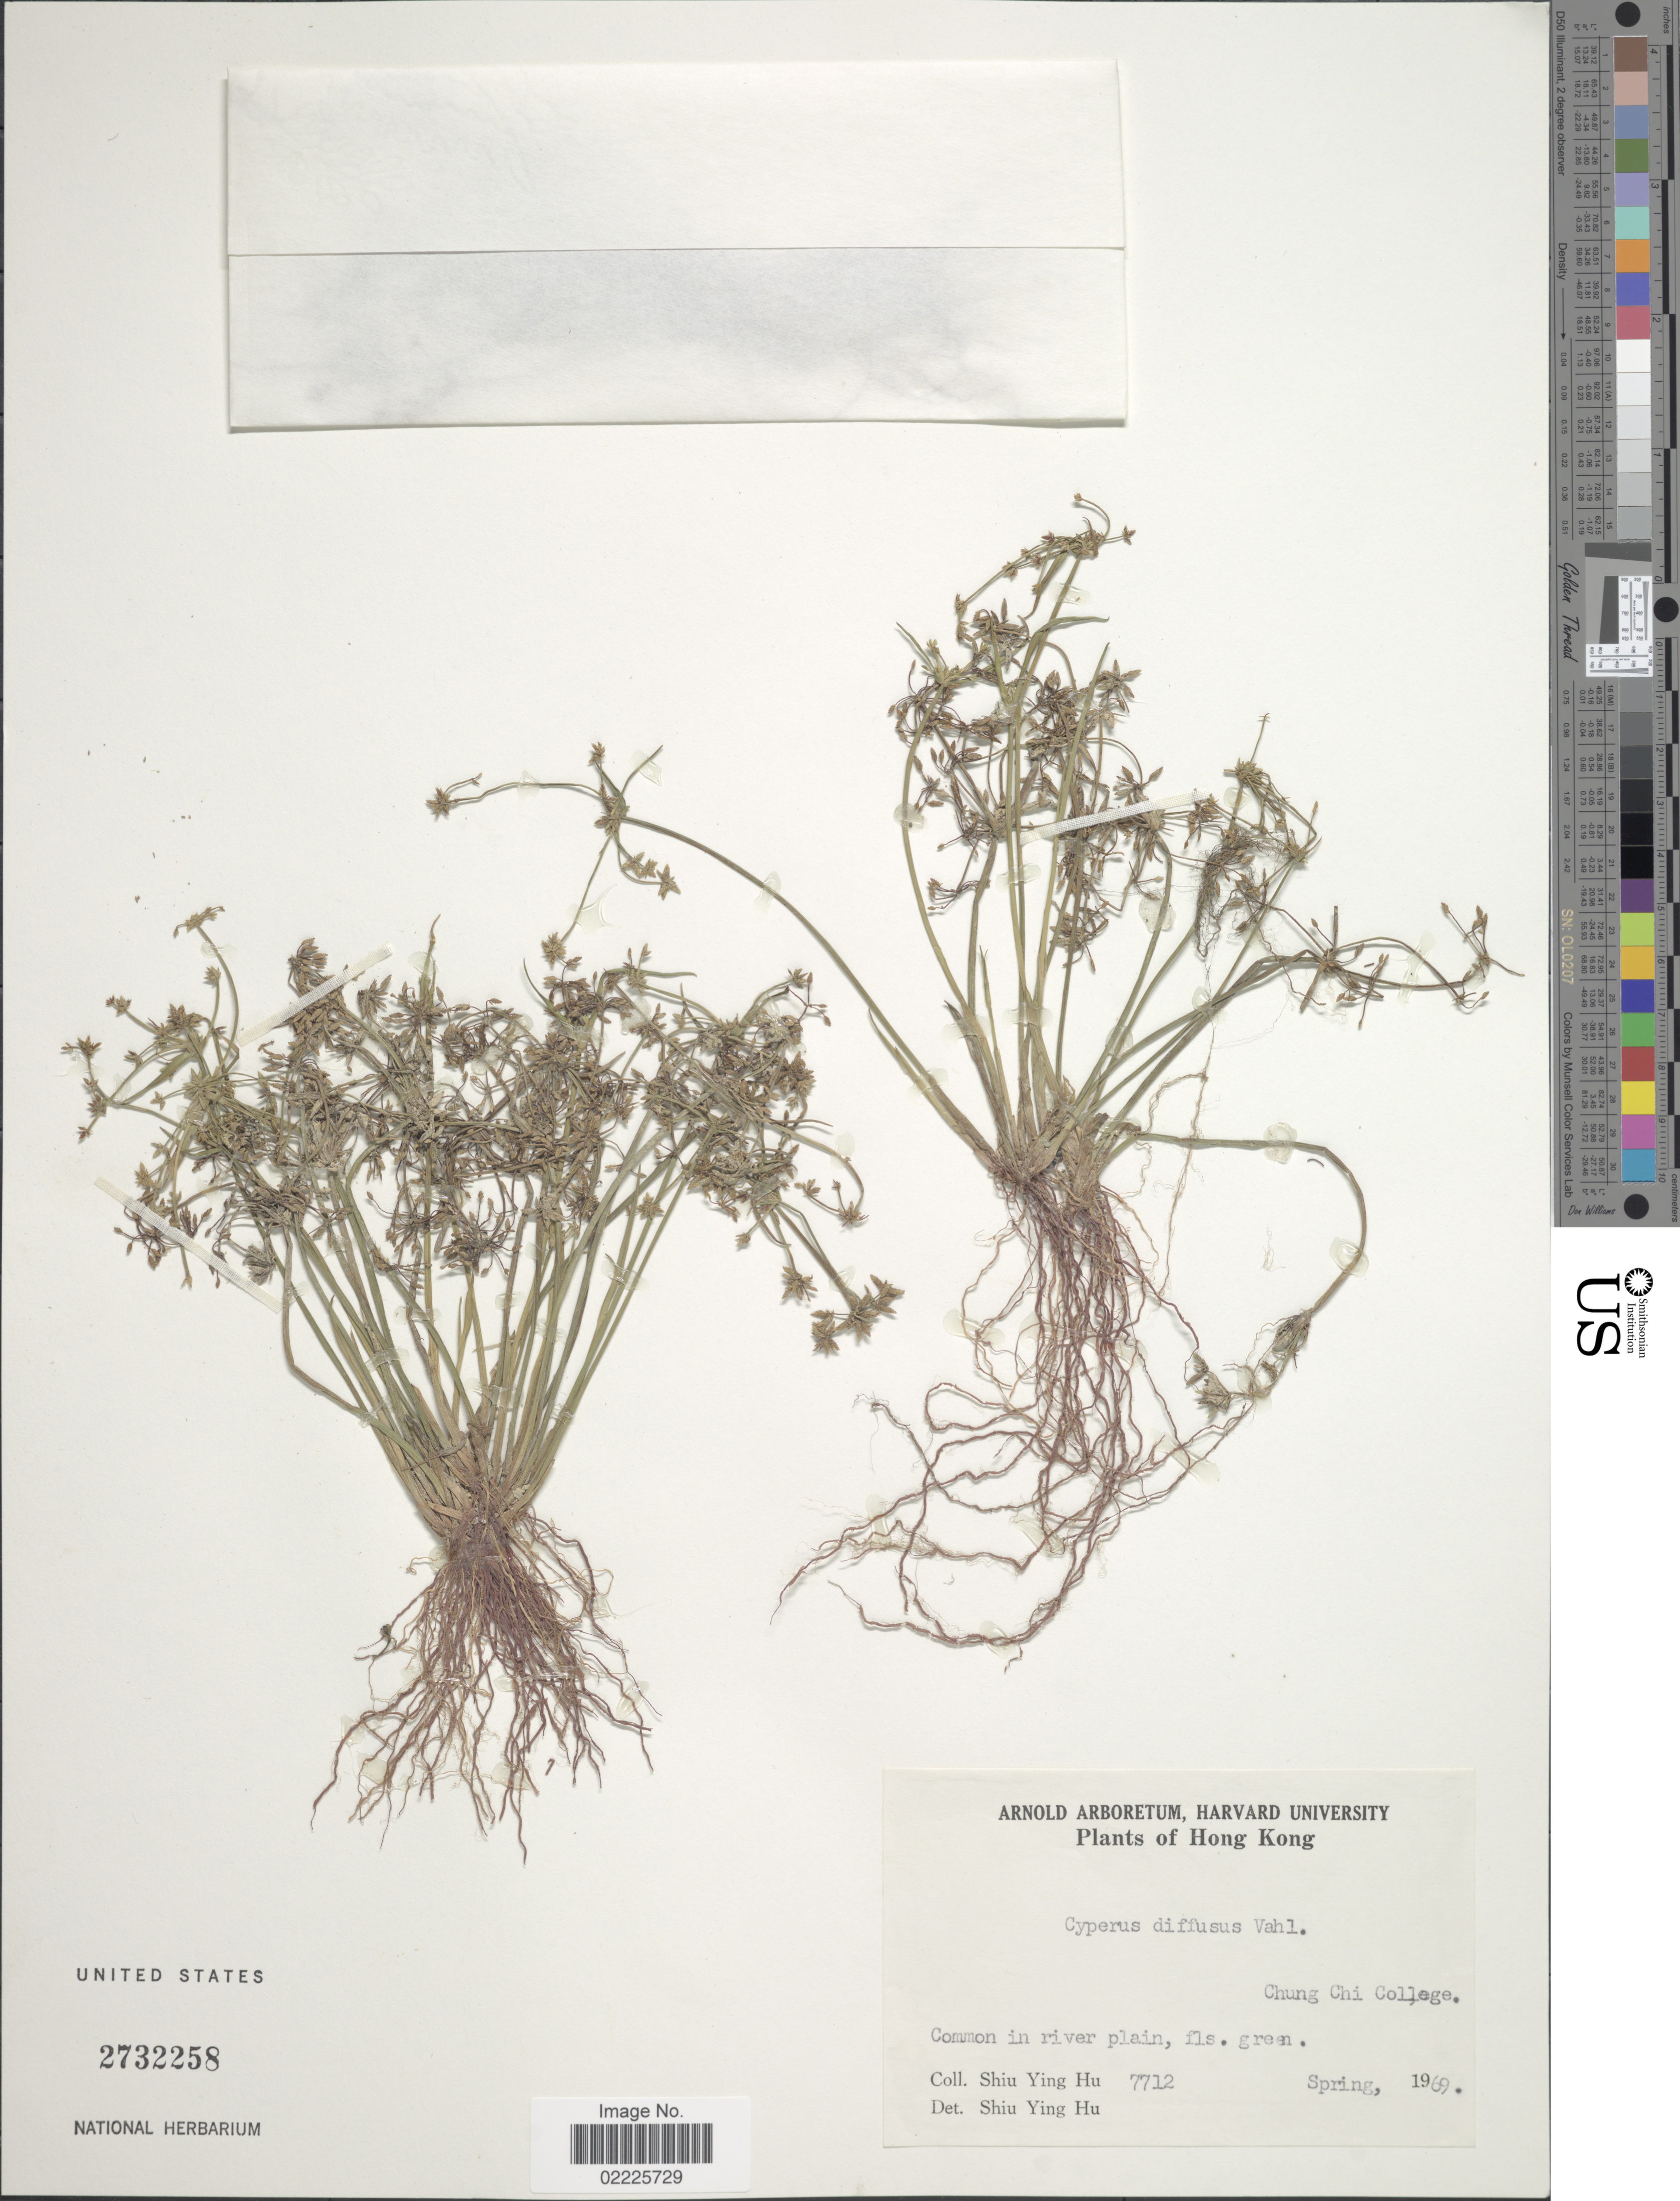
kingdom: Plantae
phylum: Tracheophyta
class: Liliopsida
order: Poales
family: Cyperaceae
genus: Cyperus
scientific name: Cyperus diffusus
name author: Vahl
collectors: S. Y. Hu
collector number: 7712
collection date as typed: Spring 1969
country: China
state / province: Hong Kong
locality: Chung Chi College, Common in river plain.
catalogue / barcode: US 2732258